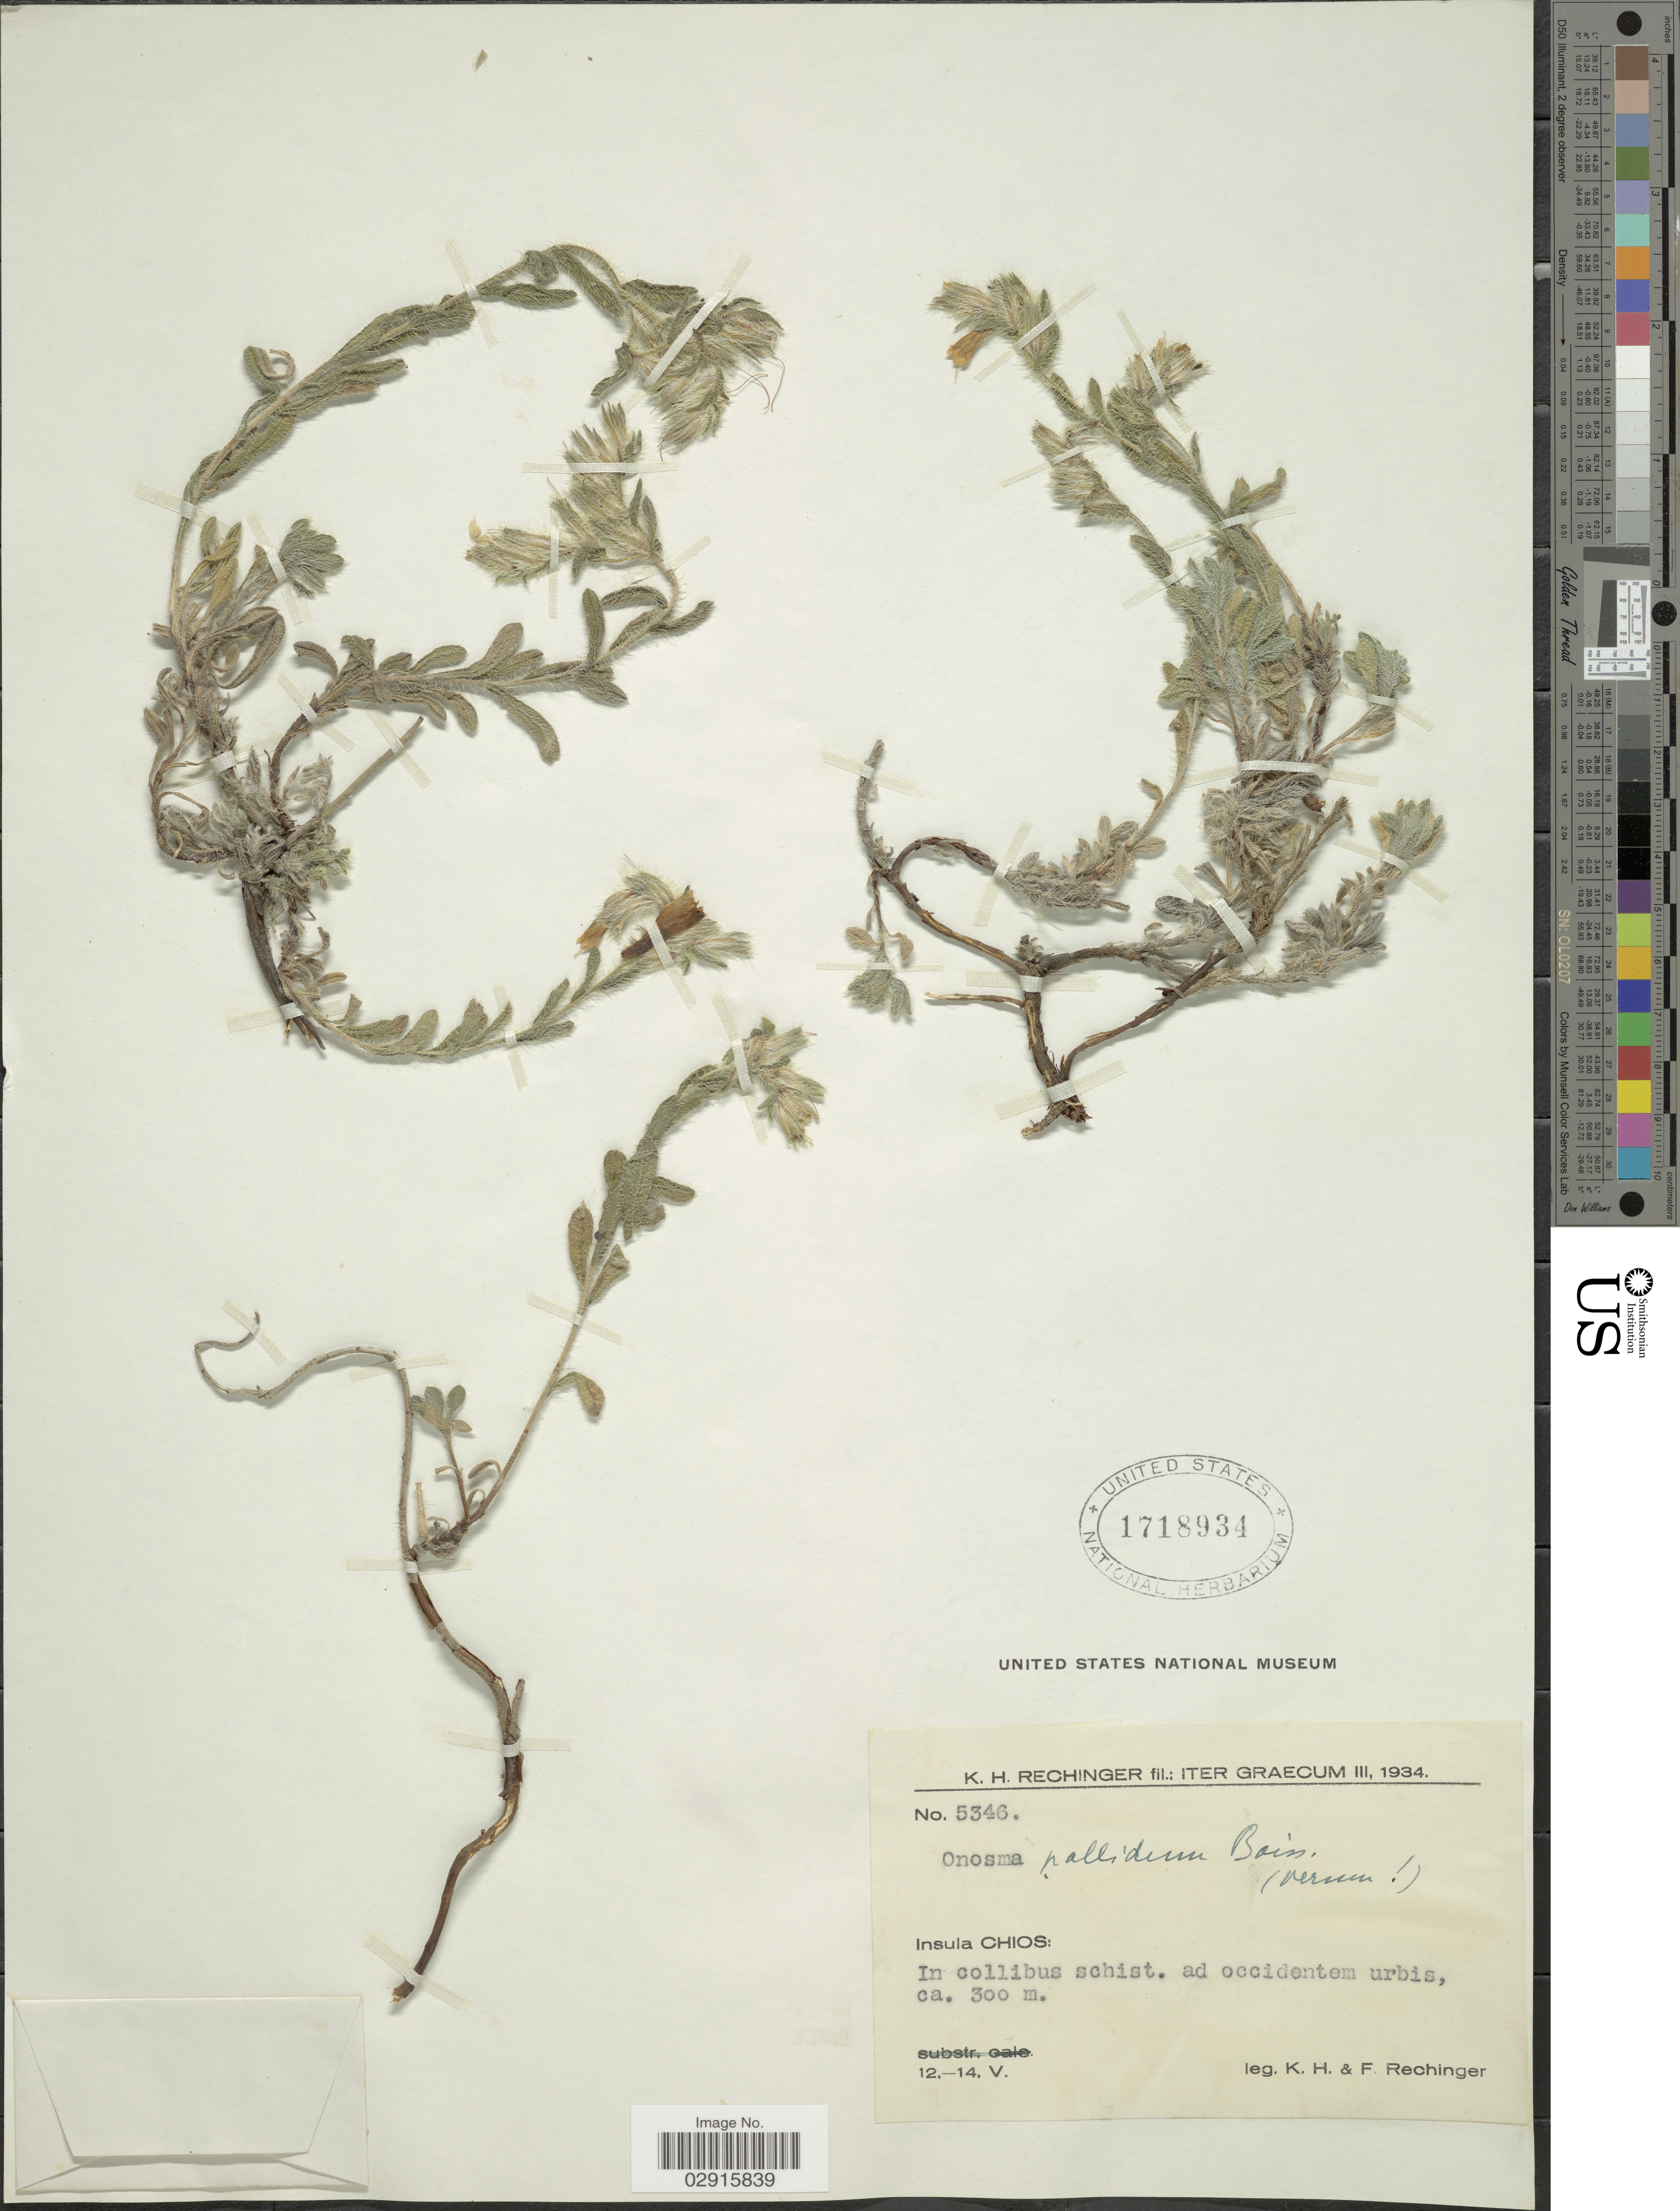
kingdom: Plantae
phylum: Tracheophyta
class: Magnoliopsida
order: Boraginales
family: Boraginaceae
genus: Onosma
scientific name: Onosma pallida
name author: Boiss.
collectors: K. H. Rechinger & F. Rechinger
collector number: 5346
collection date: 1934-05-12/1934-05-14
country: Greece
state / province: North Aegean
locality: Iter Graecum. Insula Chios: In collibus schist. ad occidentem urbis.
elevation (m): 300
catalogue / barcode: US 1718934